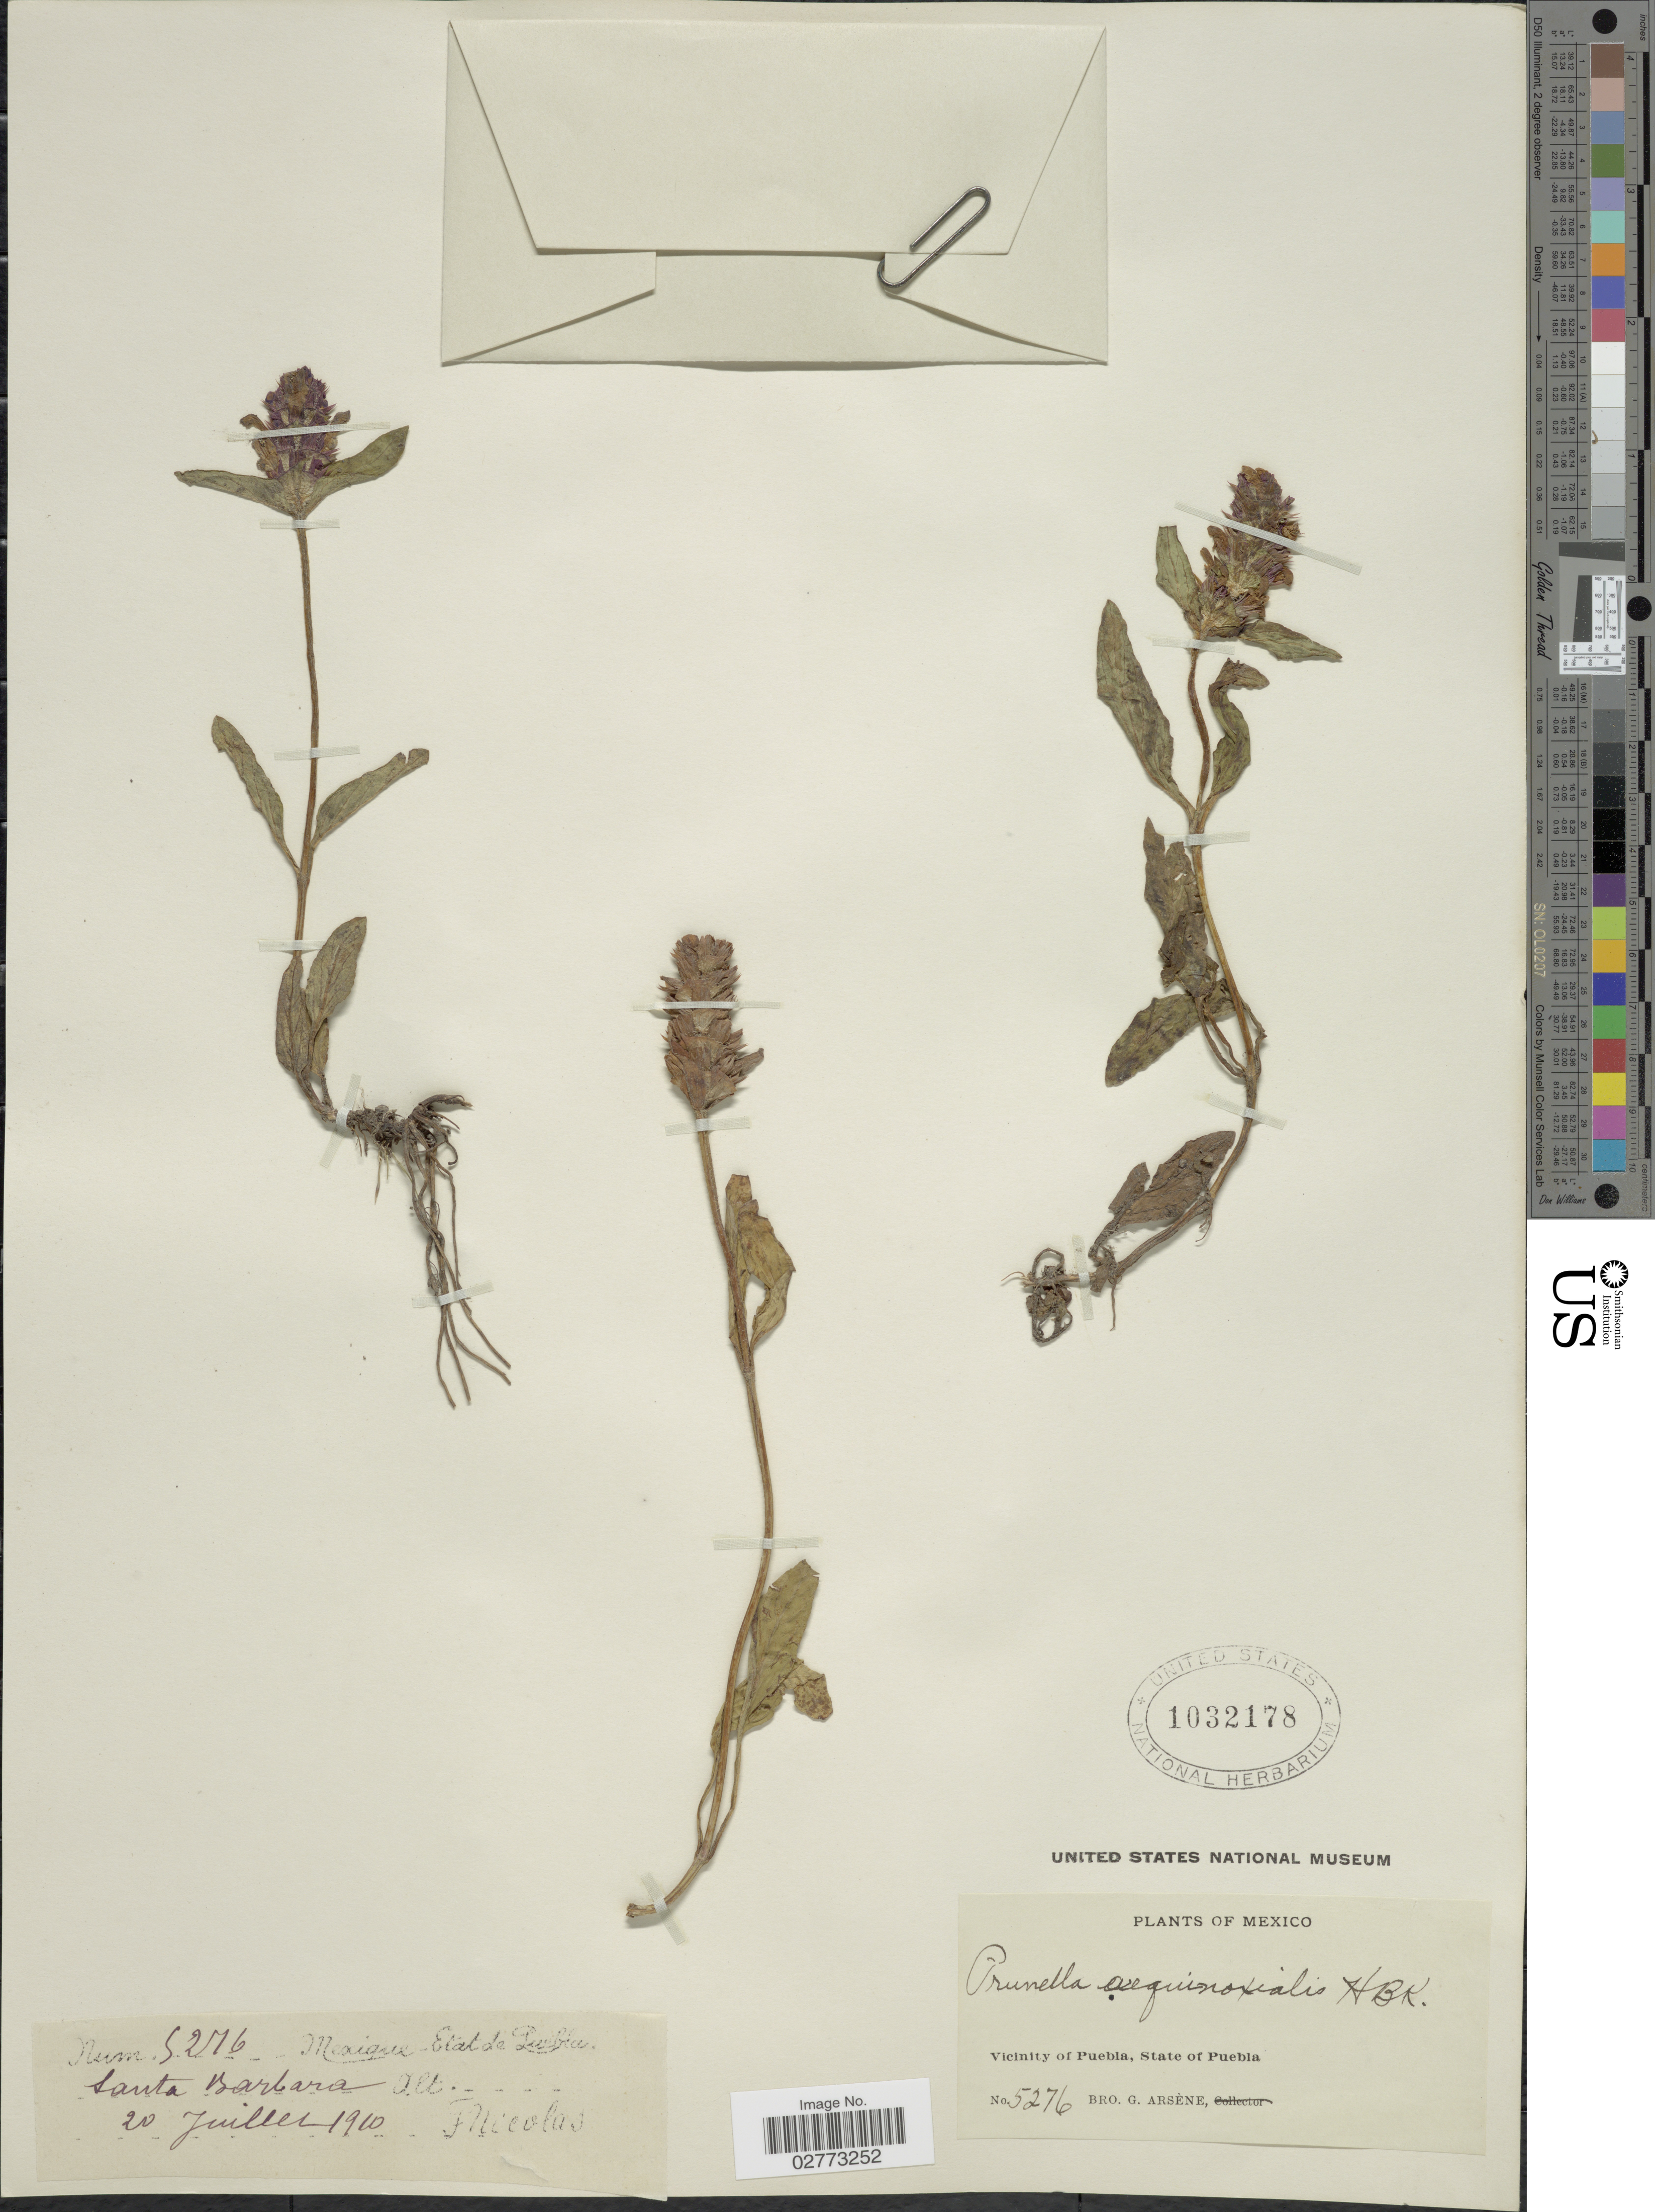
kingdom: Plantae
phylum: Tracheophyta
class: Magnoliopsida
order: Lamiales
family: Lamiaceae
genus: Prunella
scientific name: Prunella vulgaris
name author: L.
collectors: Bro. G. Arsène & F. Nicolas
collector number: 5276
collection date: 1910-07-20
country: Mexico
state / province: Puebla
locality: Vicinity of Puebla, Santa Barbara.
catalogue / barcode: US 1032178